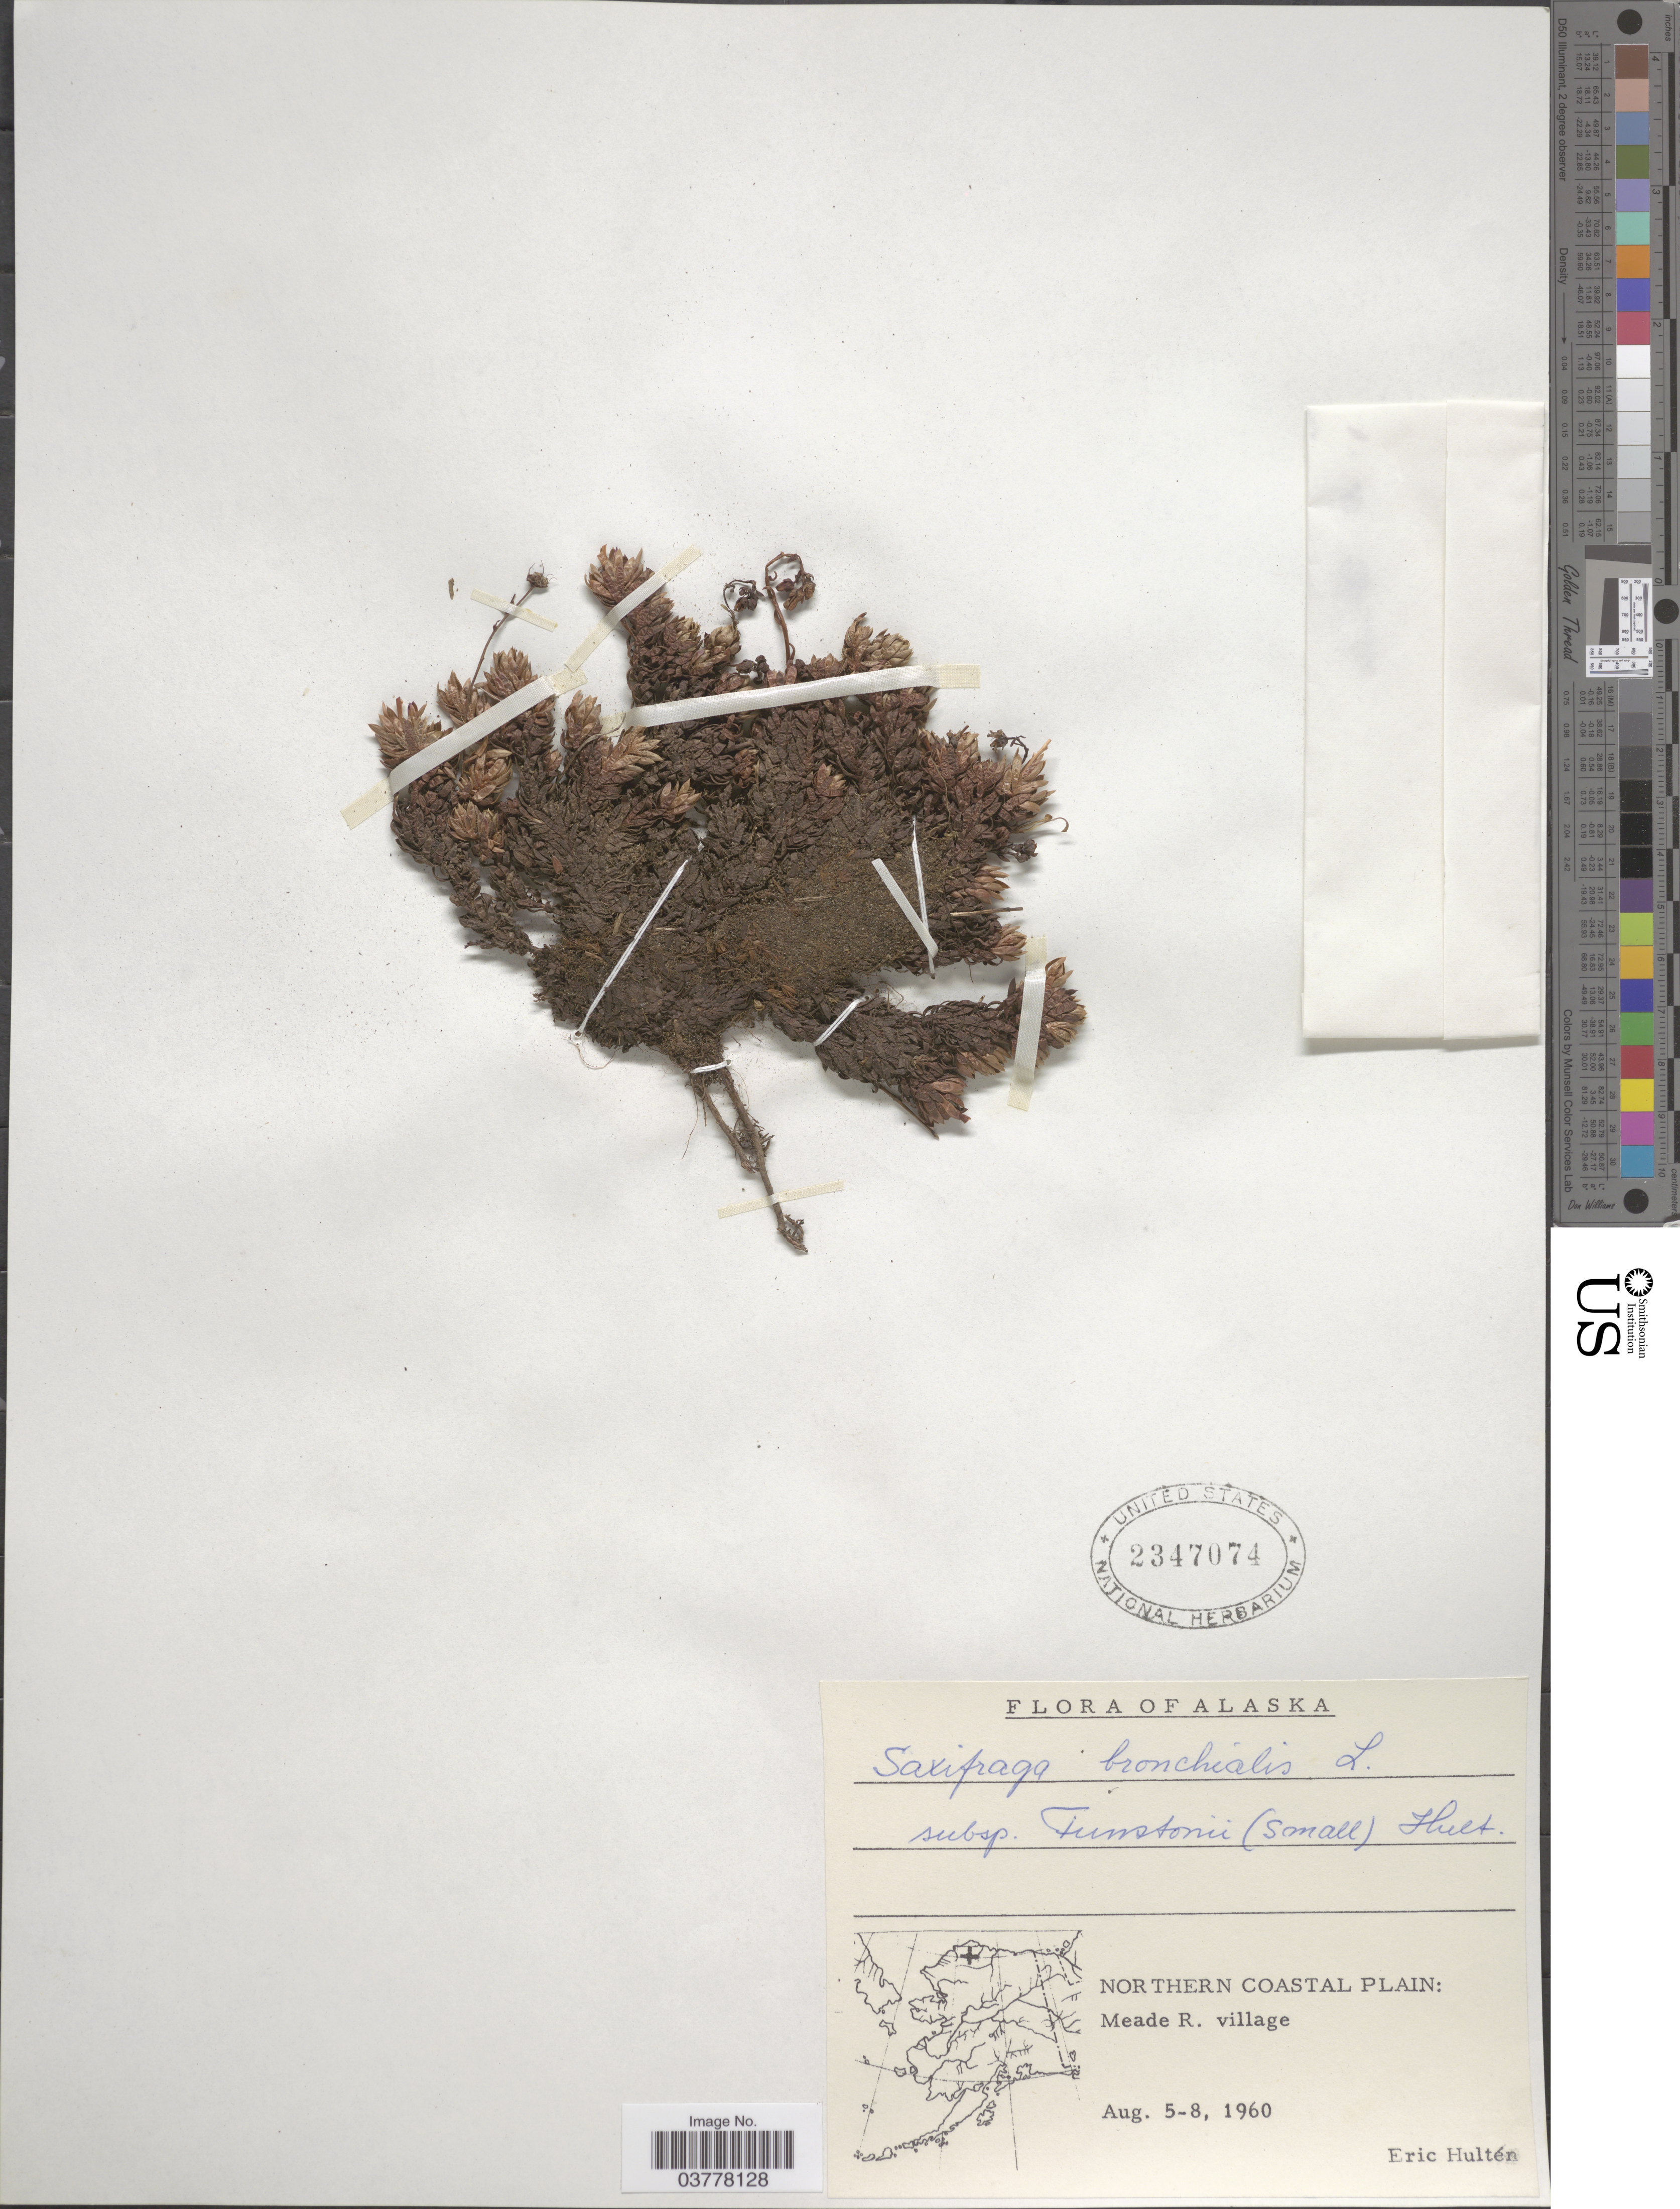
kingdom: Plantae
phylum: Tracheophyta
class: Magnoliopsida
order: Saxifragales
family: Saxifragaceae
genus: Saxifraga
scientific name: Saxifraga bronchialis subsp. funstonii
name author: (Small) Hultén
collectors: E. G. Hultén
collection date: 1960-08-05/1960-08-08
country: United States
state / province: Alaska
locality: Northern Coastal Plain: Meade R. village.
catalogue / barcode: US 2347074